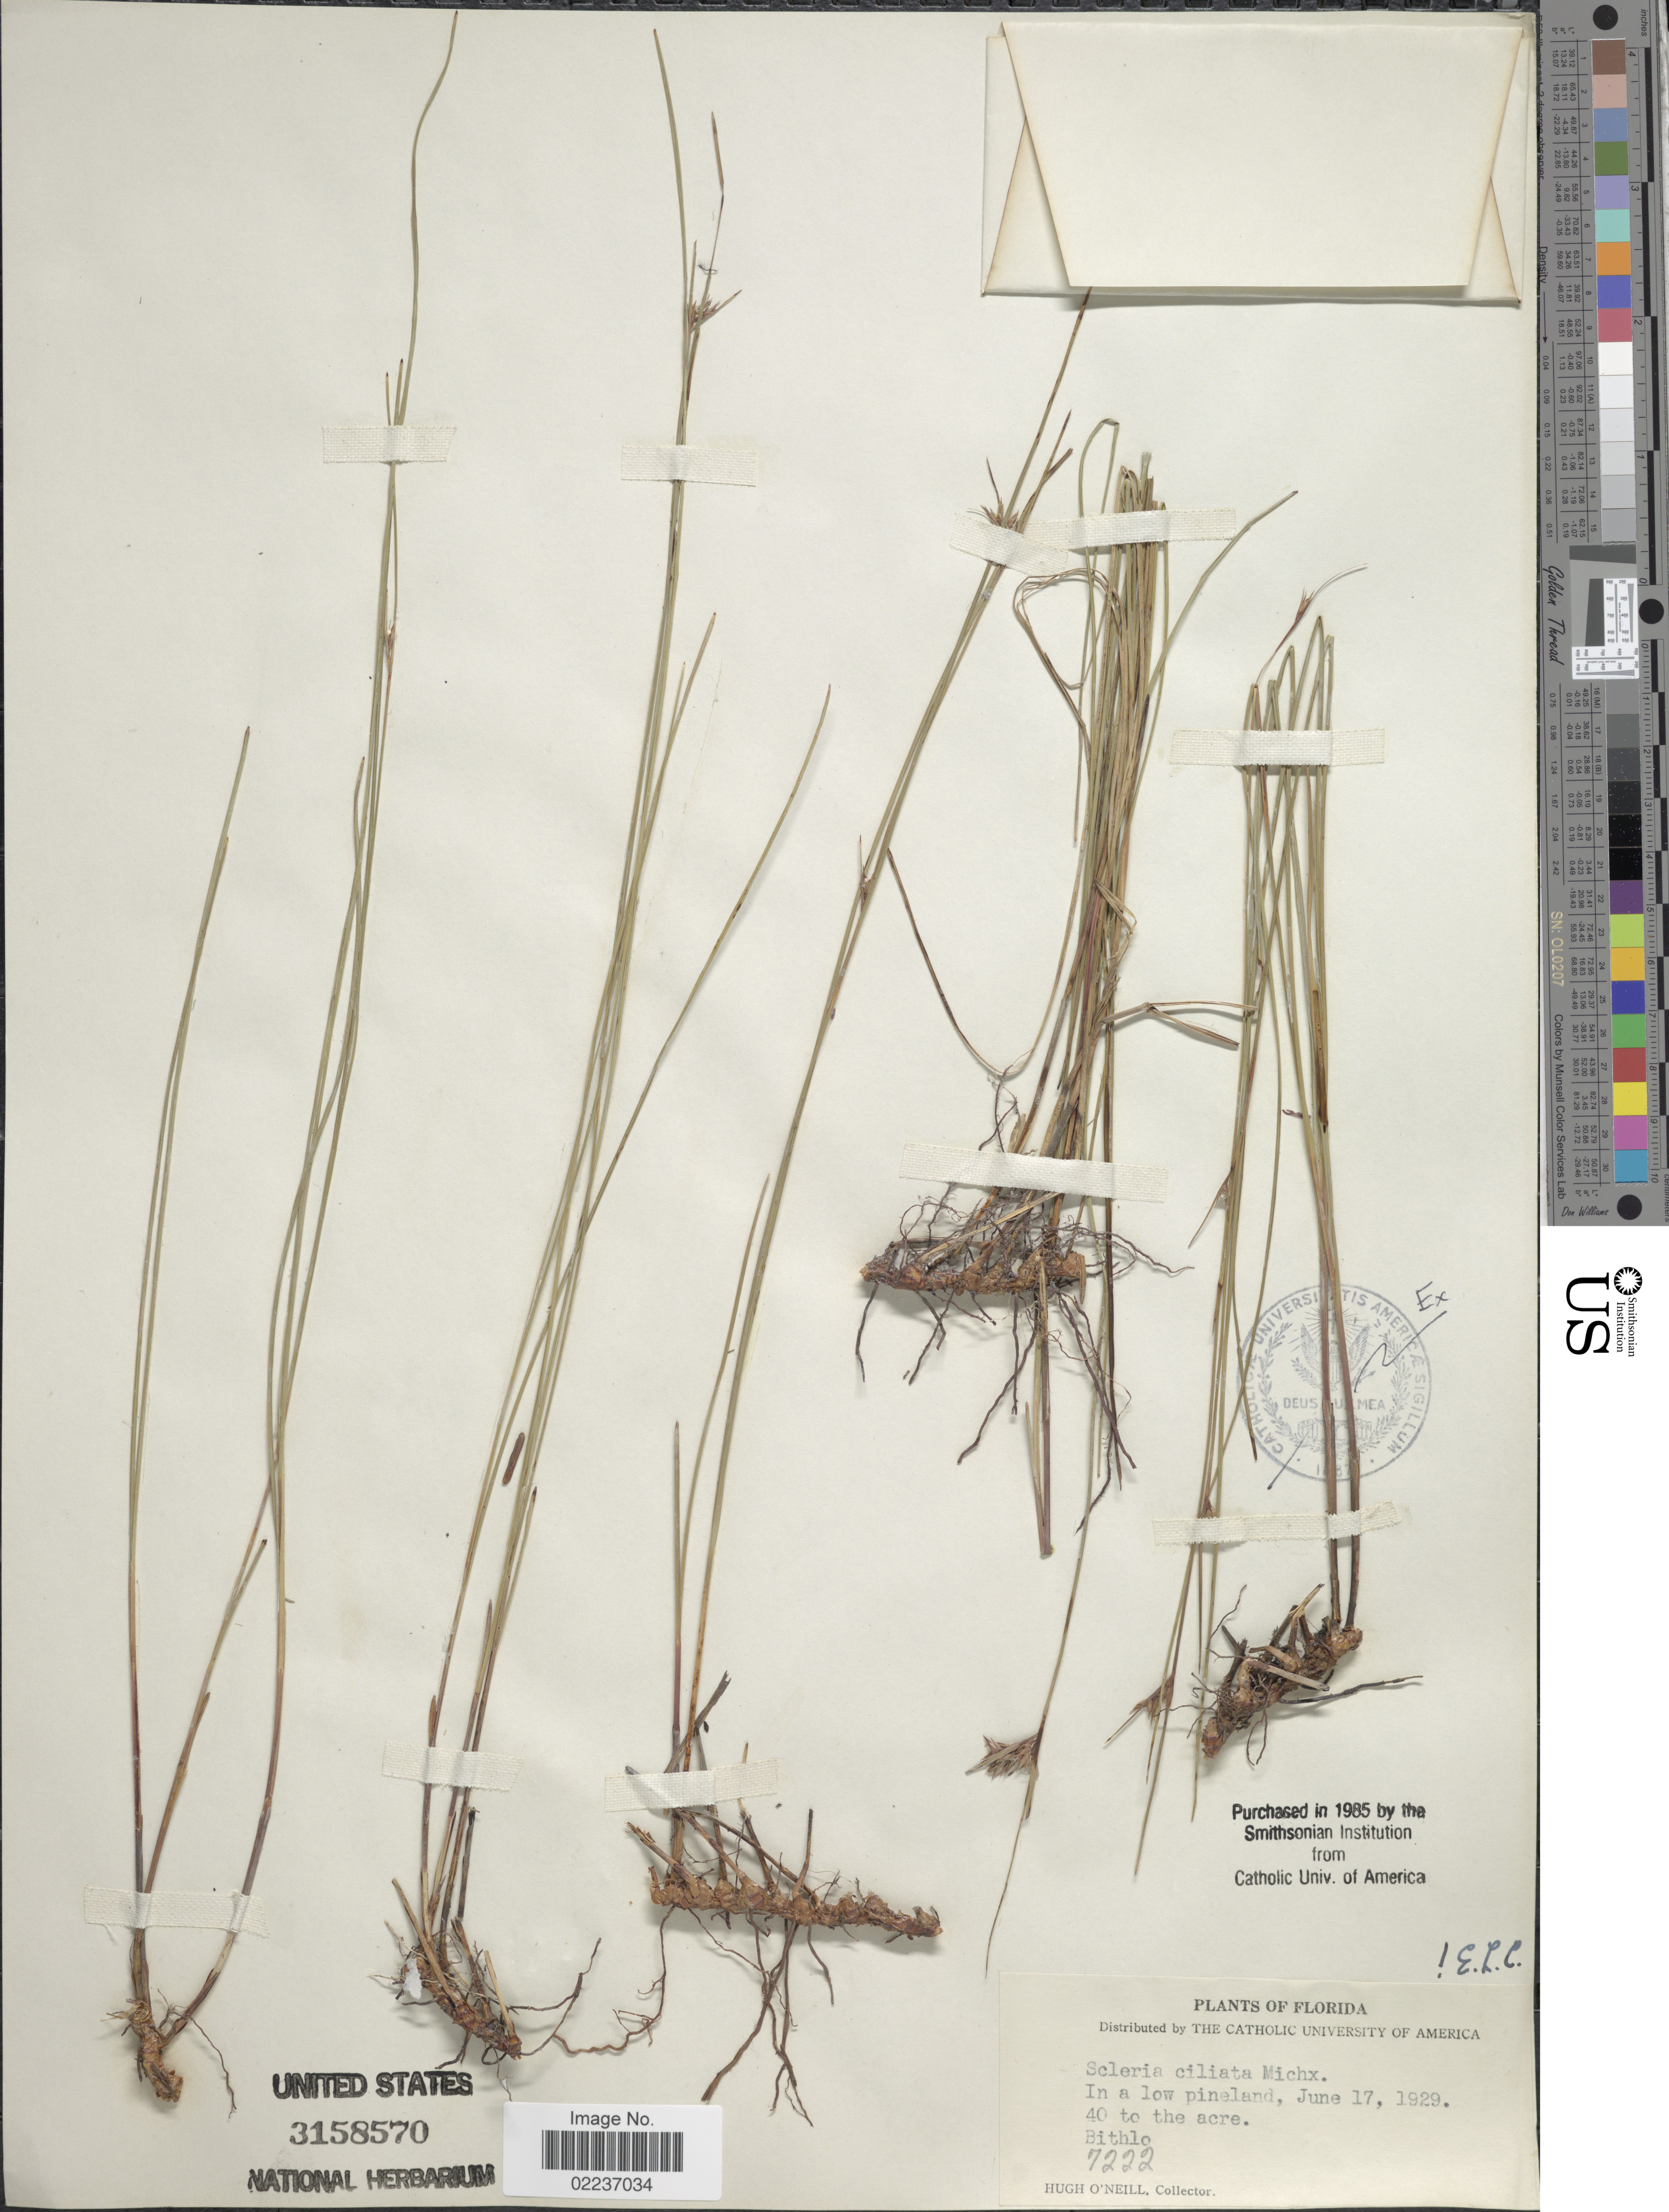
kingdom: Plantae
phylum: Tracheophyta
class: Liliopsida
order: Poales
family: Cyperaceae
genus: Scleria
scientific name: Scleria ciliata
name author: Michx.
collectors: H. O'Neill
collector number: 7222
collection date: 1929-06-17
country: United States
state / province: Florida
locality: In a low pineland, 40 to acre, Bithlo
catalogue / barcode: US 3158570